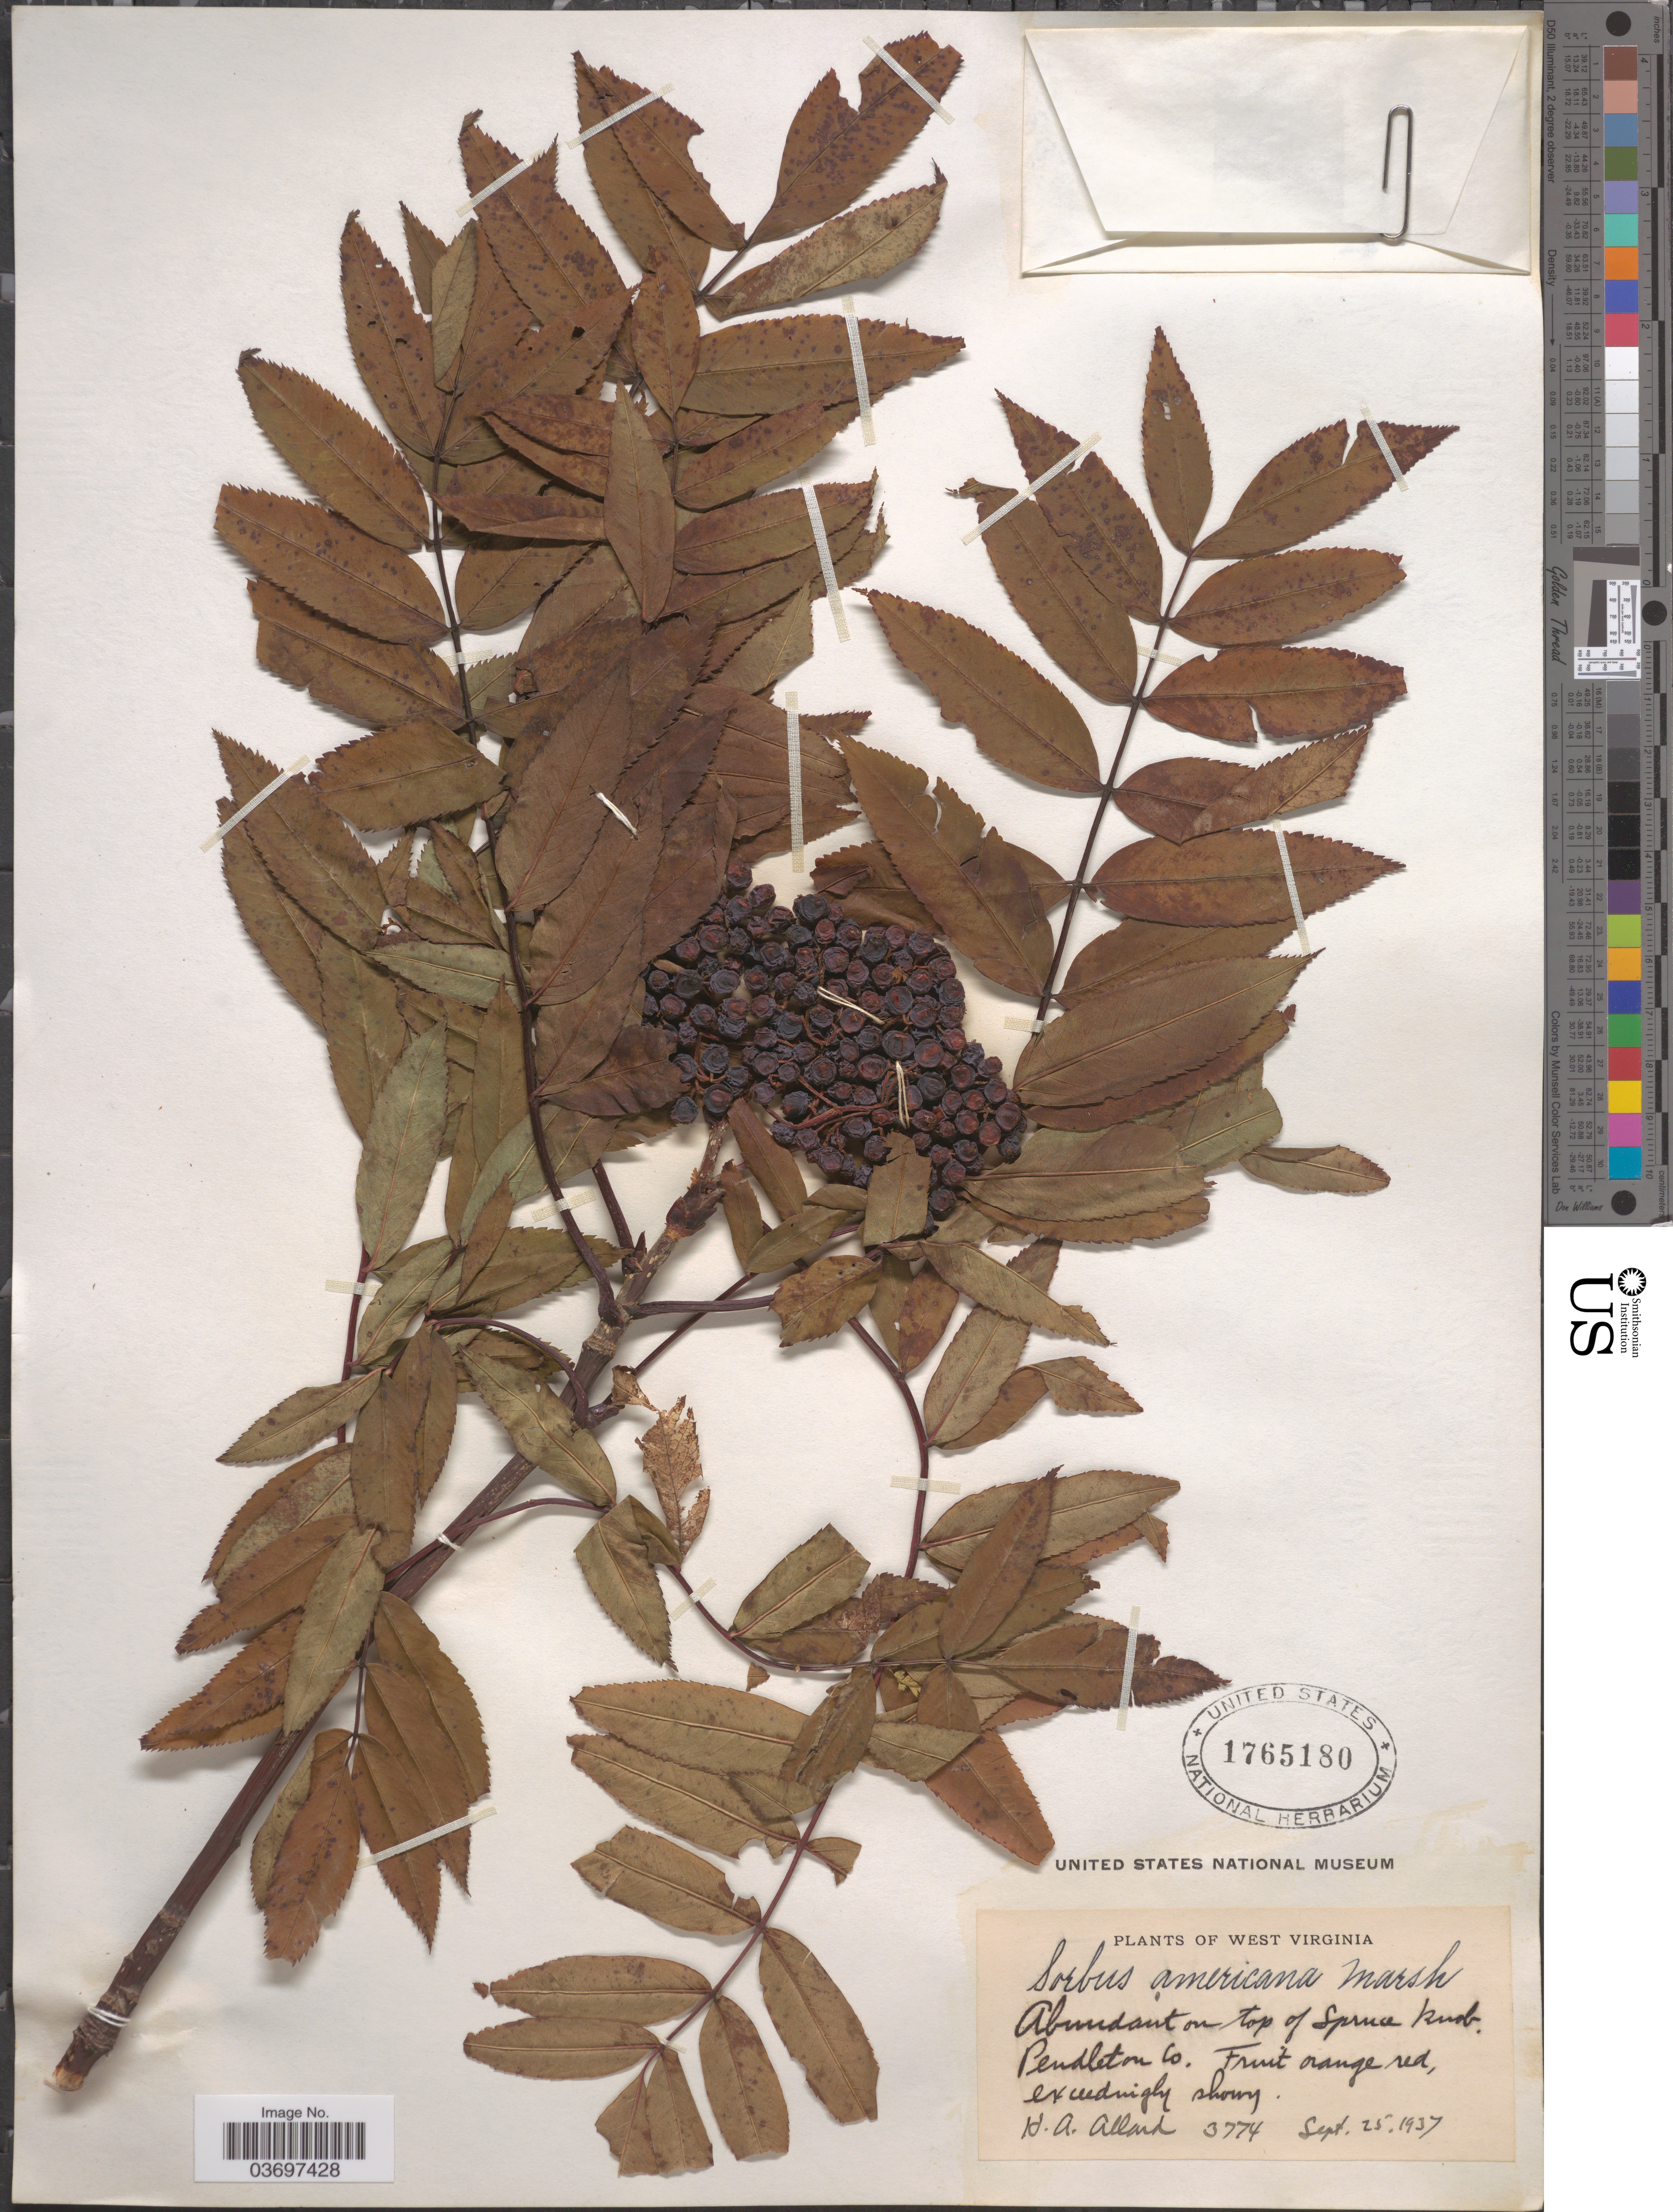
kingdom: Plantae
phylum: Tracheophyta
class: Magnoliopsida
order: Rosales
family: Rosaceae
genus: Sorbus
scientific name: Sorbus americana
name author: Marshall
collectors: H. A. Allard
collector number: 3774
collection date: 1937-09-25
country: United States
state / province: West Virginia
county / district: Pendleton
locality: Top of Spruce Knob. Pendleton Co.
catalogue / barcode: US 1765180